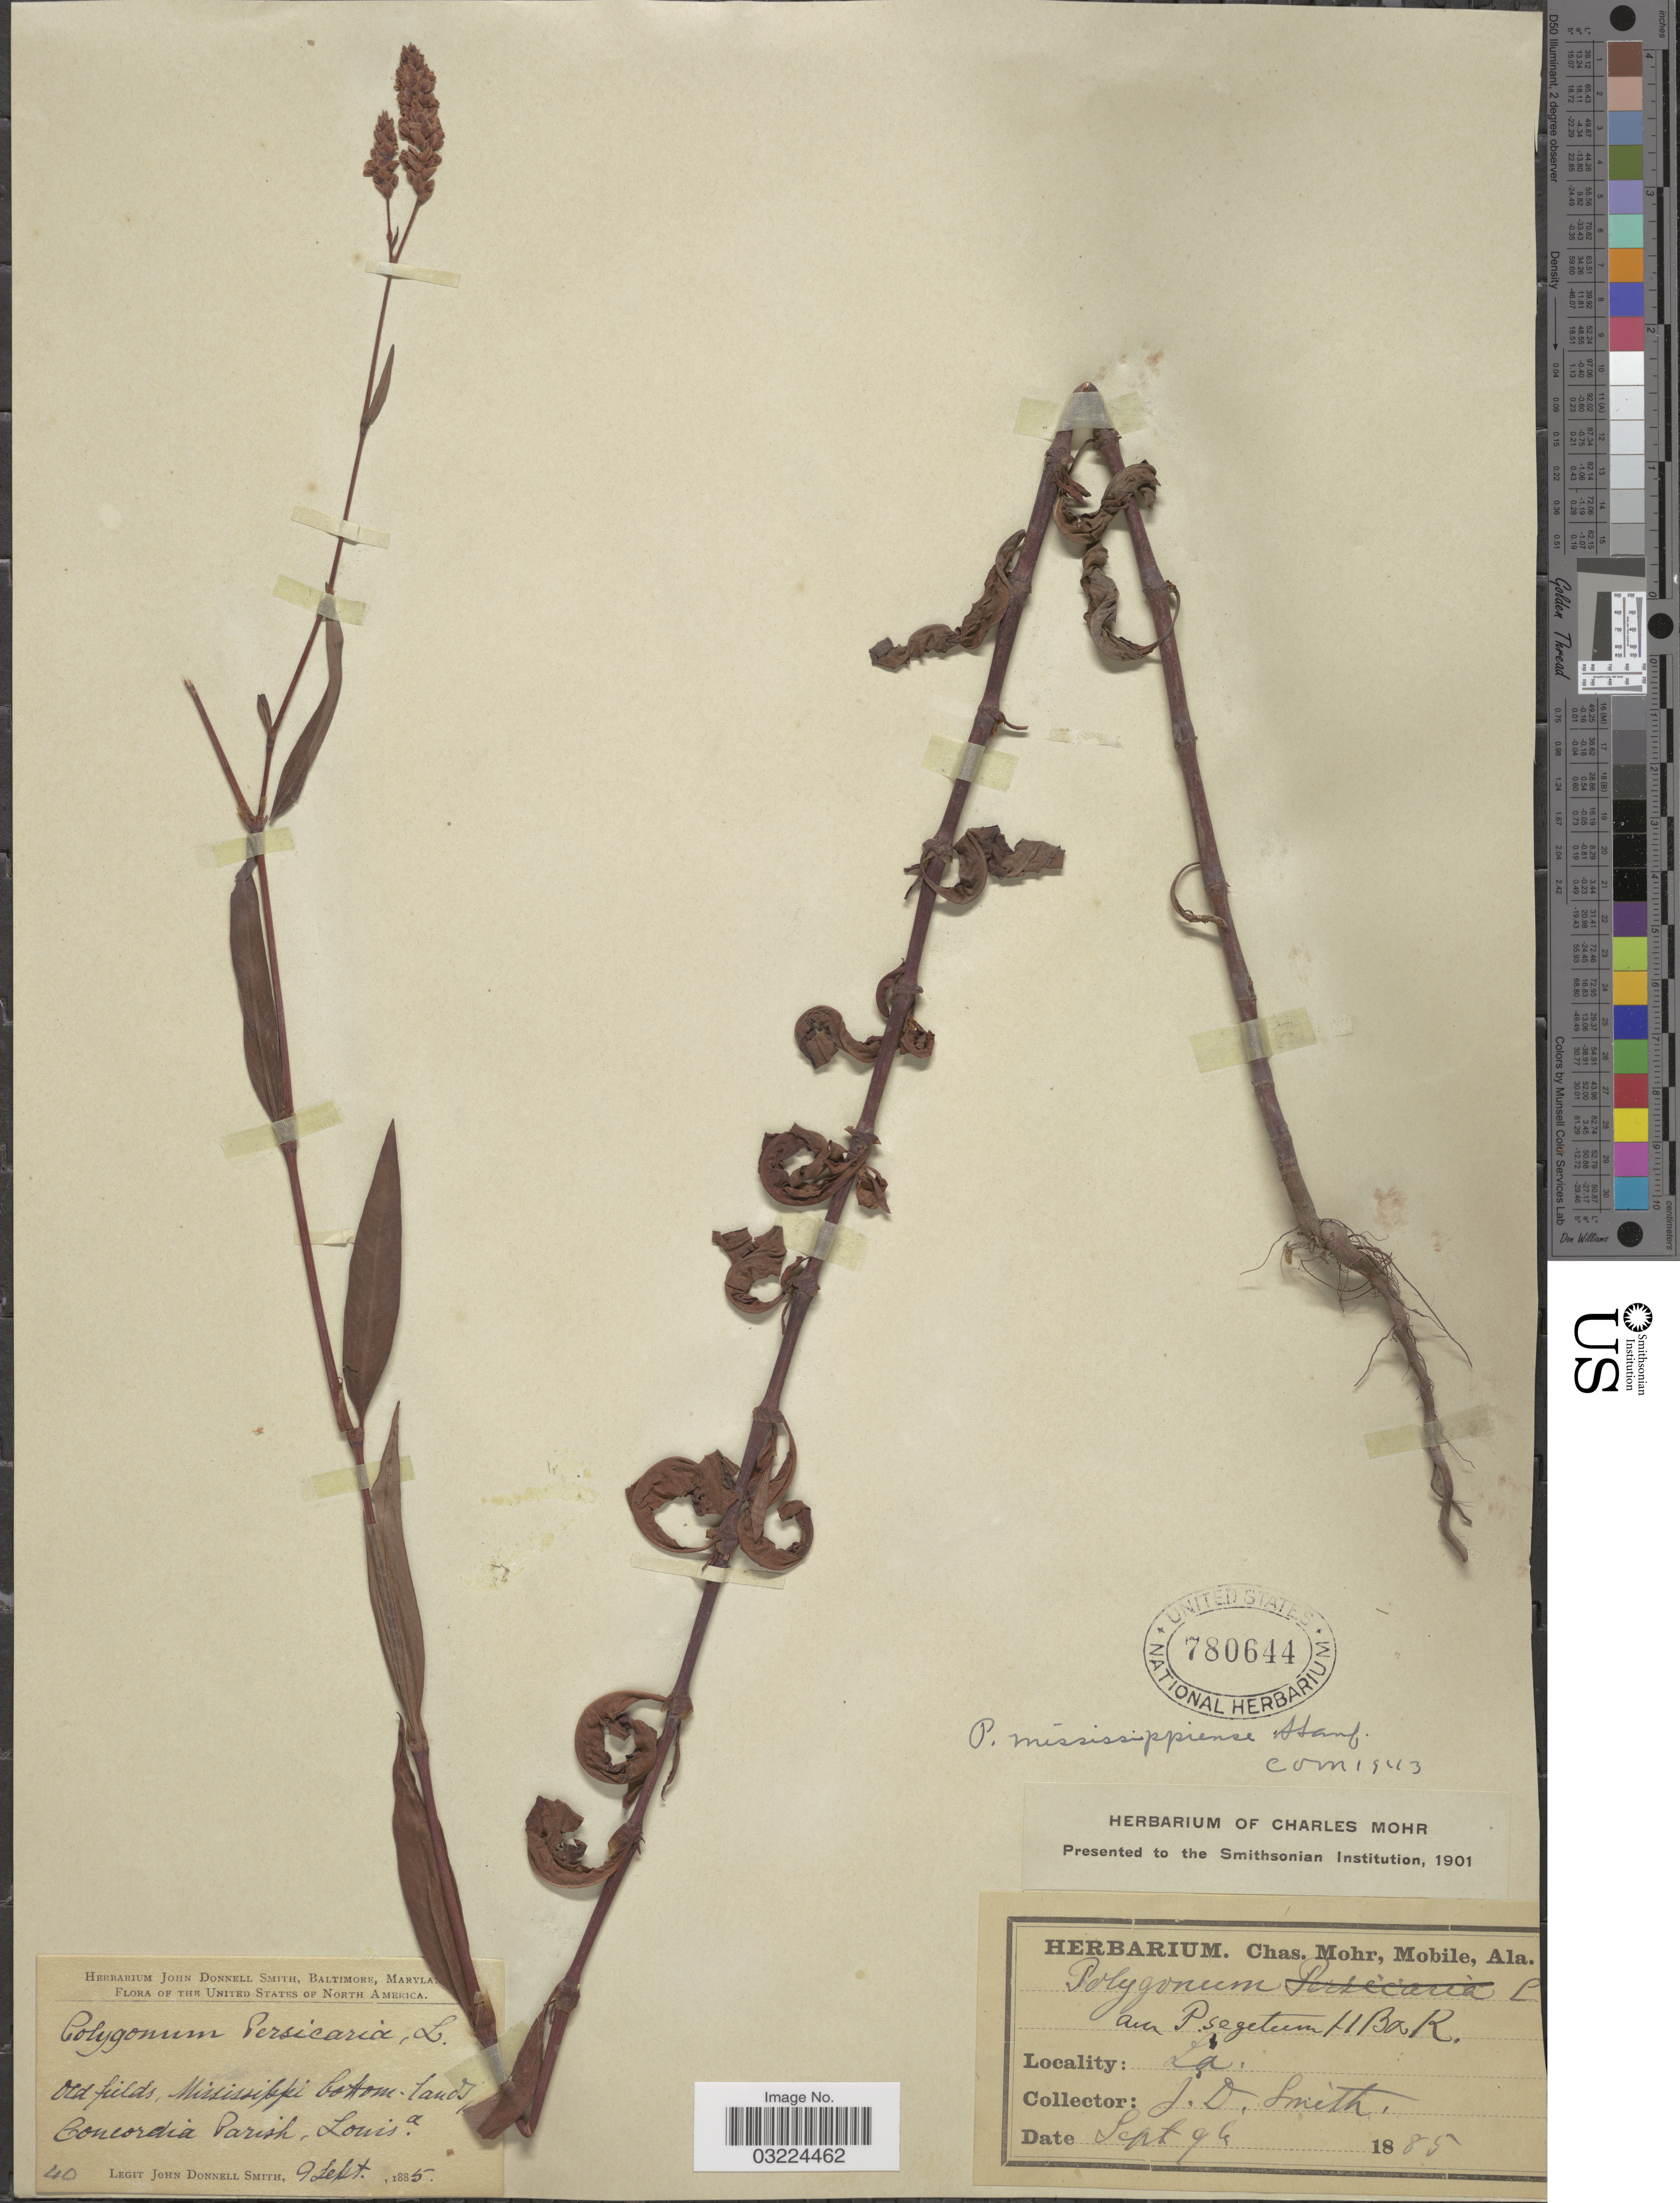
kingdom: Plantae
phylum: Tracheophyta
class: Magnoliopsida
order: Caryophyllales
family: Polygonaceae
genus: Persicaria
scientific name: Persicaria pensylvanica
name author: (L.) M. Gómez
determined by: Atha, D. E.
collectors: J. Donnell Smith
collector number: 40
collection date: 1885-09-09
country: United States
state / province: Louisiana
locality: Mississippi bottom lands, Concordia Parish.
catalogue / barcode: US 780644